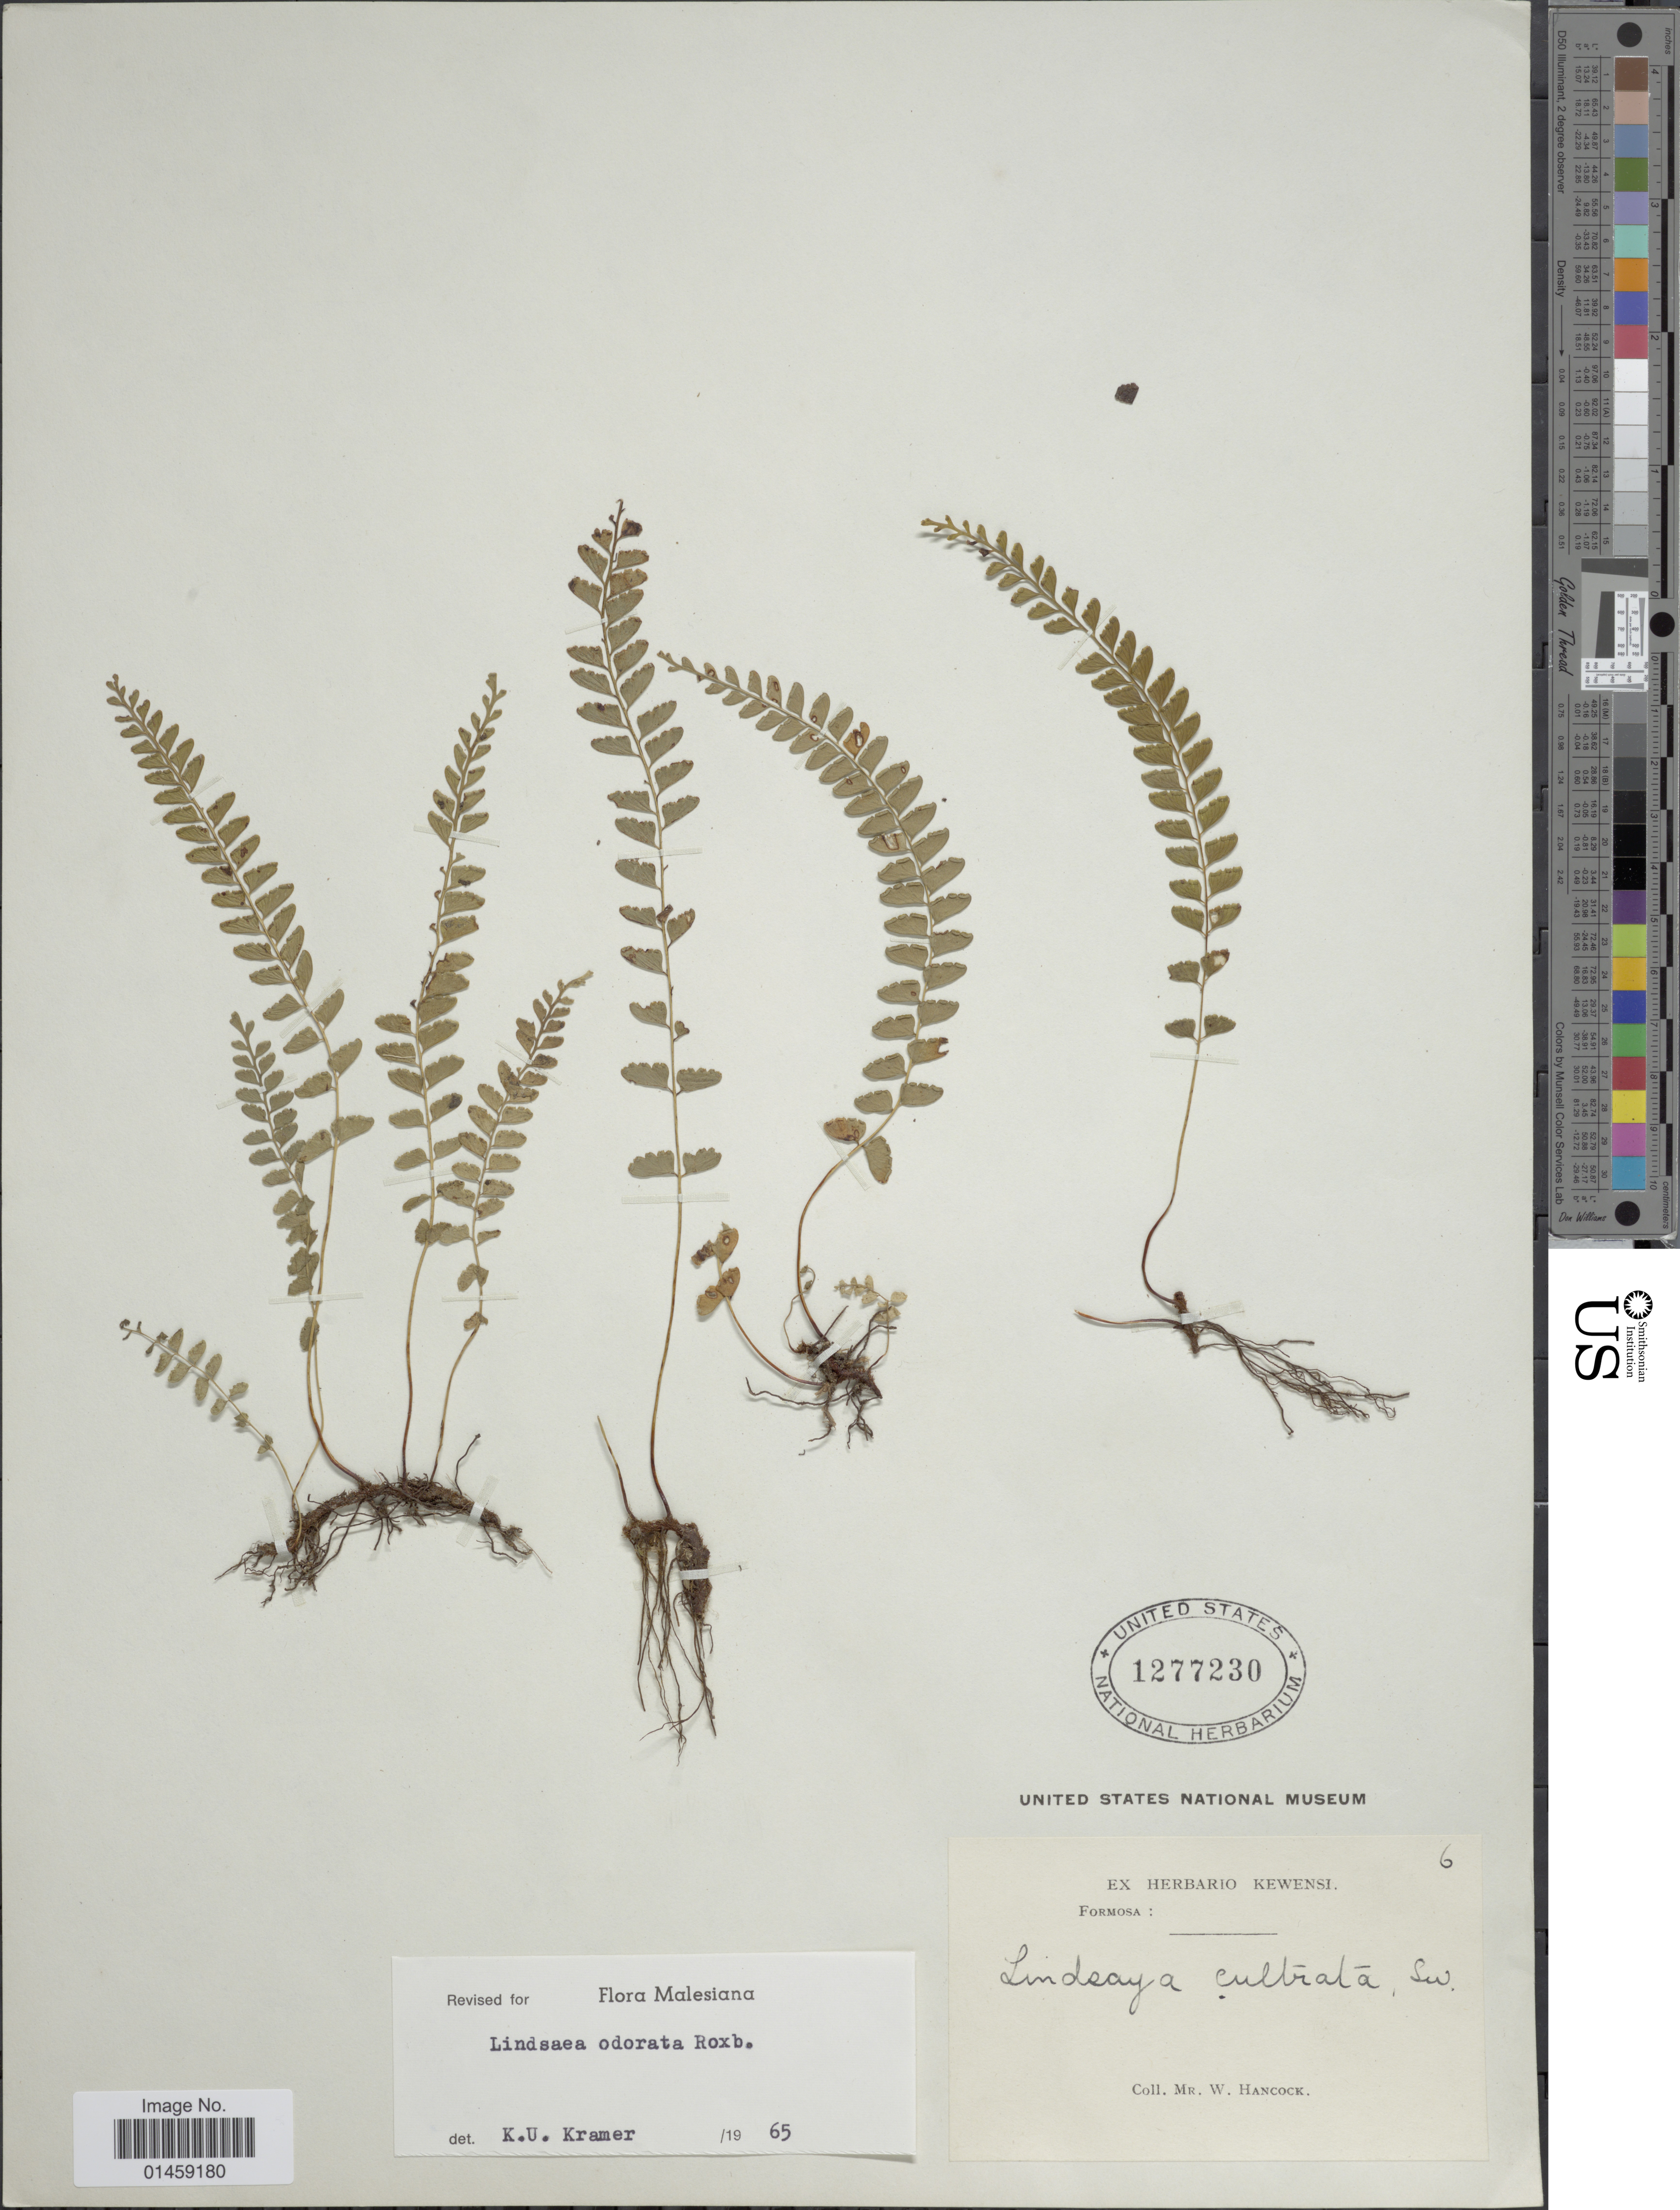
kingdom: Plantae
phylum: Tracheophyta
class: Polypodiopsida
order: Polypodiales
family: Lindsaeaceae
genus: Lindsaea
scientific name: Lindsaea odorata var. odorata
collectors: W. Hancock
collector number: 6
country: Taiwan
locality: Formosa.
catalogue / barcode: US 1277230